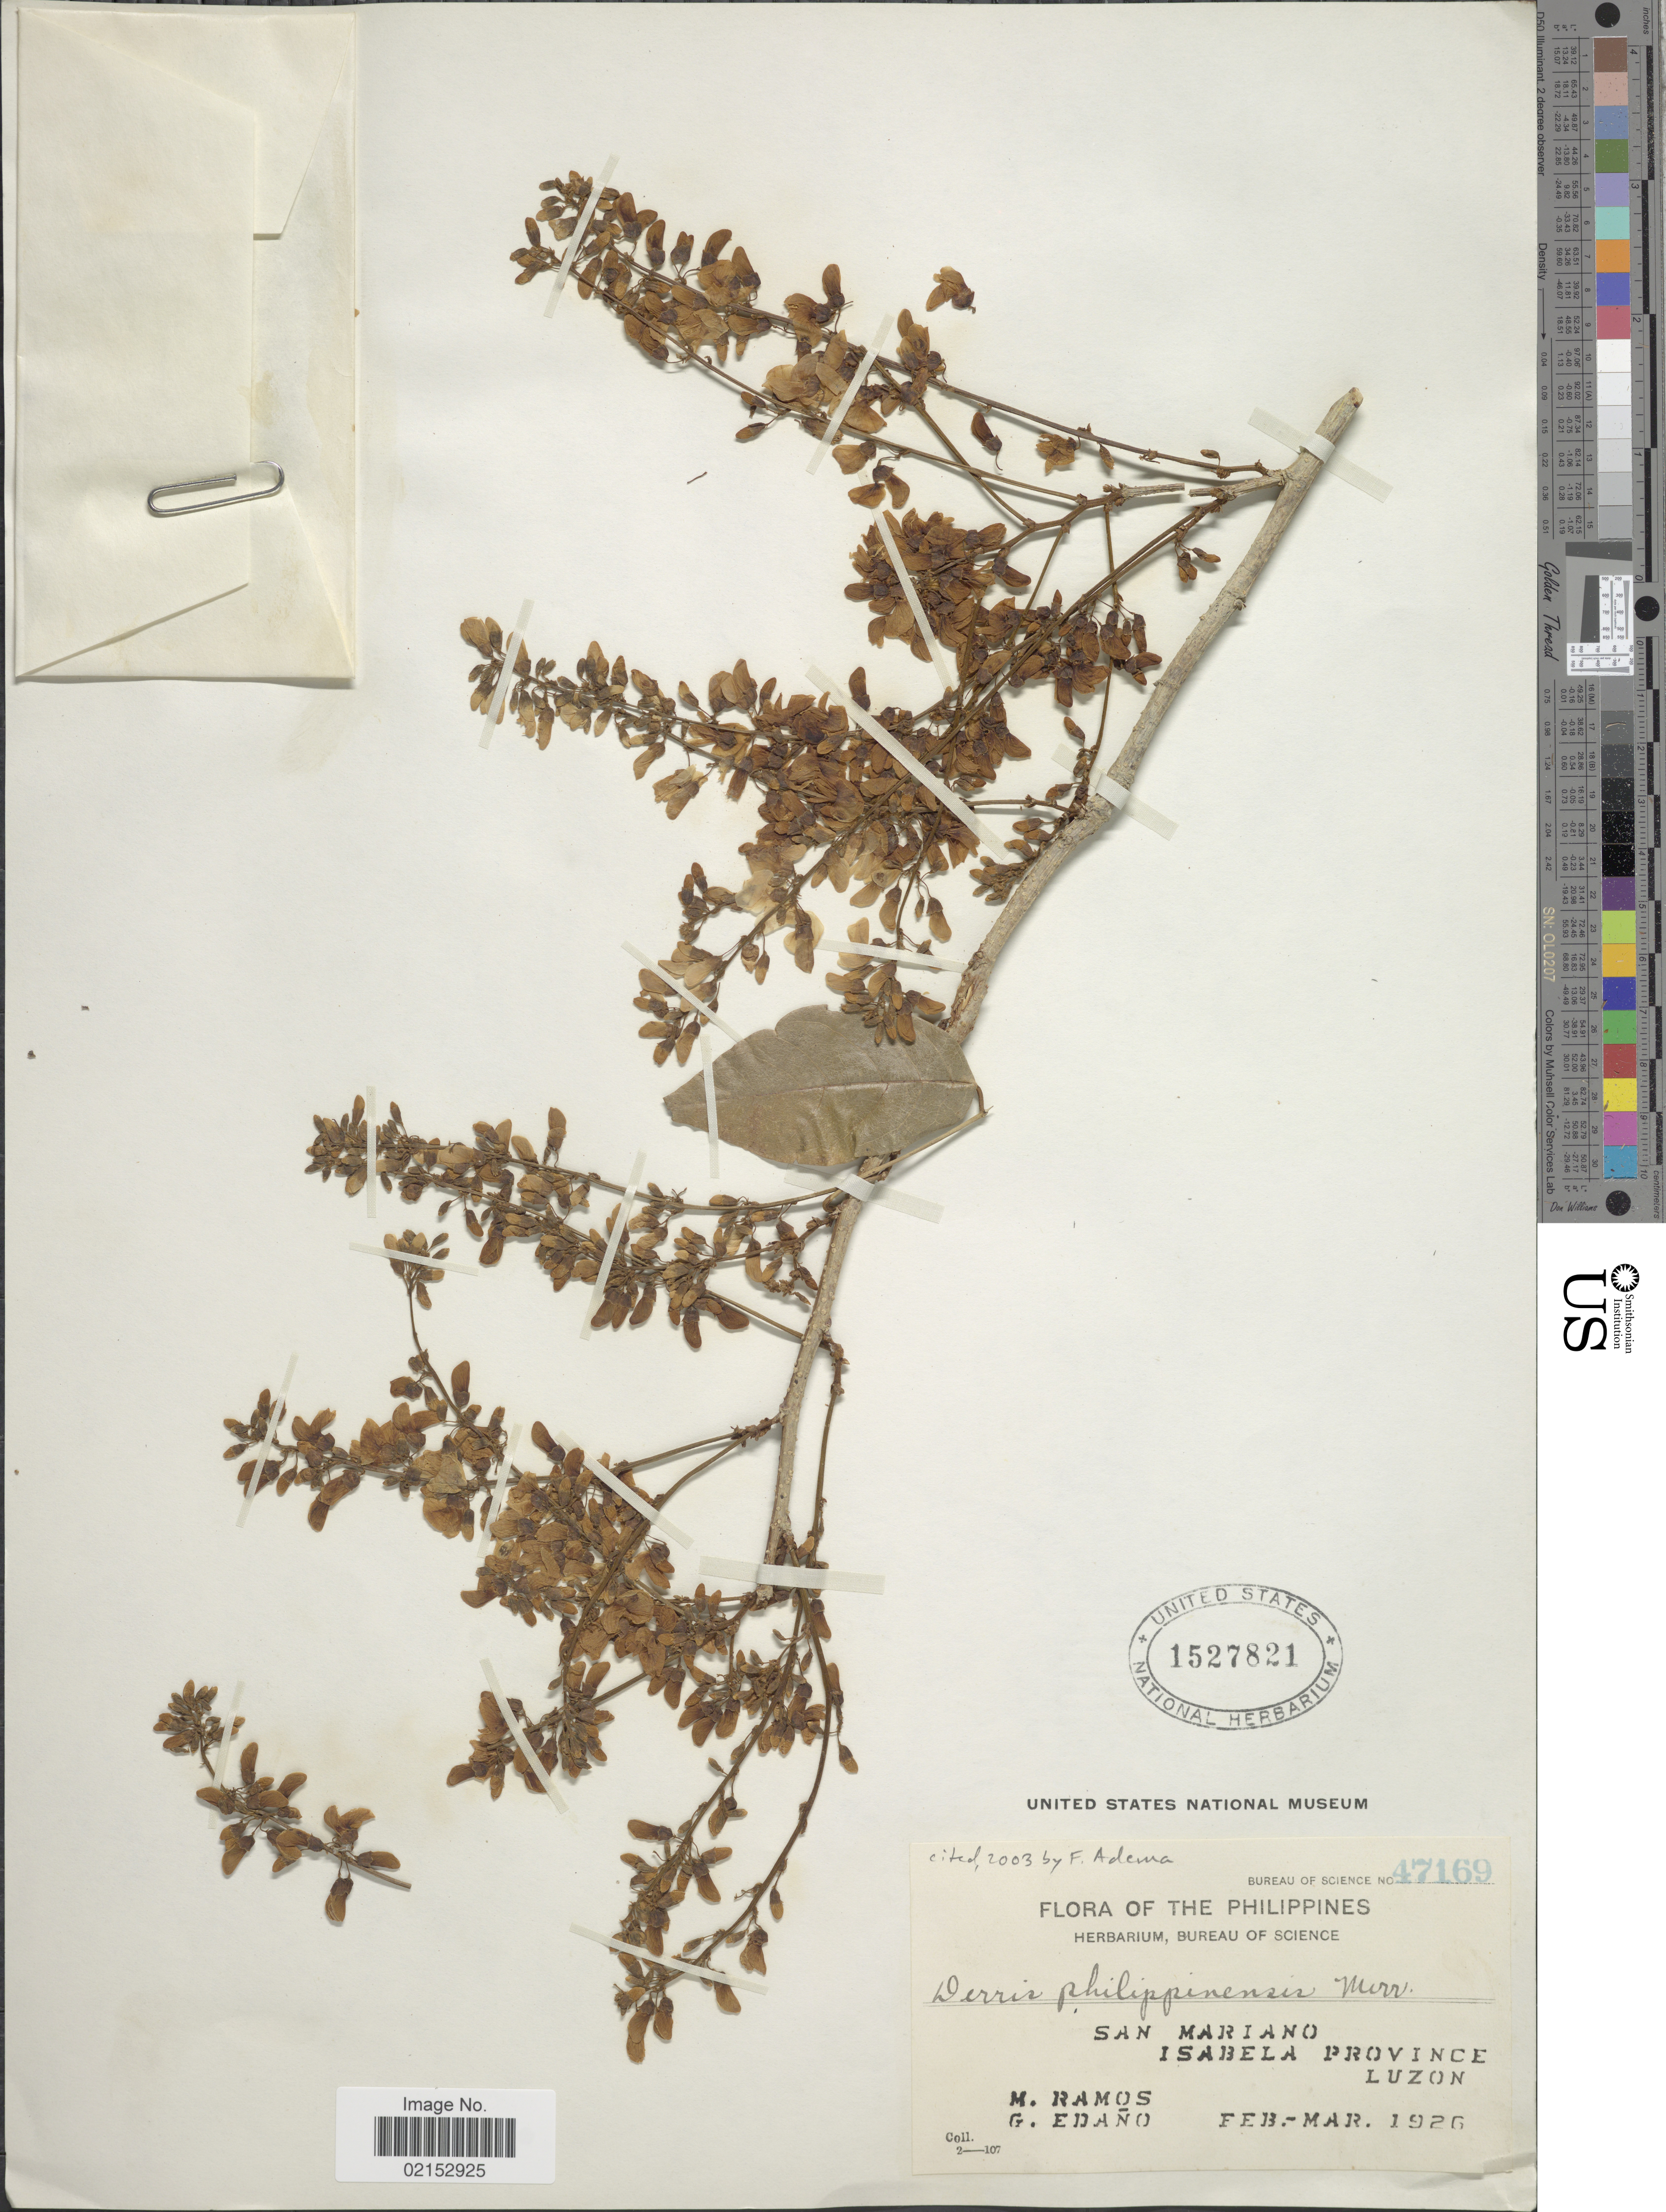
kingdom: Plantae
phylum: Tracheophyta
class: Magnoliopsida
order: Fabales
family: Fabaceae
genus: Brachypterum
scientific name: Brachypterum philippinense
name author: (Merr.) Adema & Sirich.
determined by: Strong, Mark T., (BOT), Smithsonian Institution - National Museum of Natural History (UNITED STATES)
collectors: M. Ramos & G. Edaño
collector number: Bureau of Science 47169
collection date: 1926-02/1926-03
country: Philippines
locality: San Mariano, Isabela Province, Luzon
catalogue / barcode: US 1527821